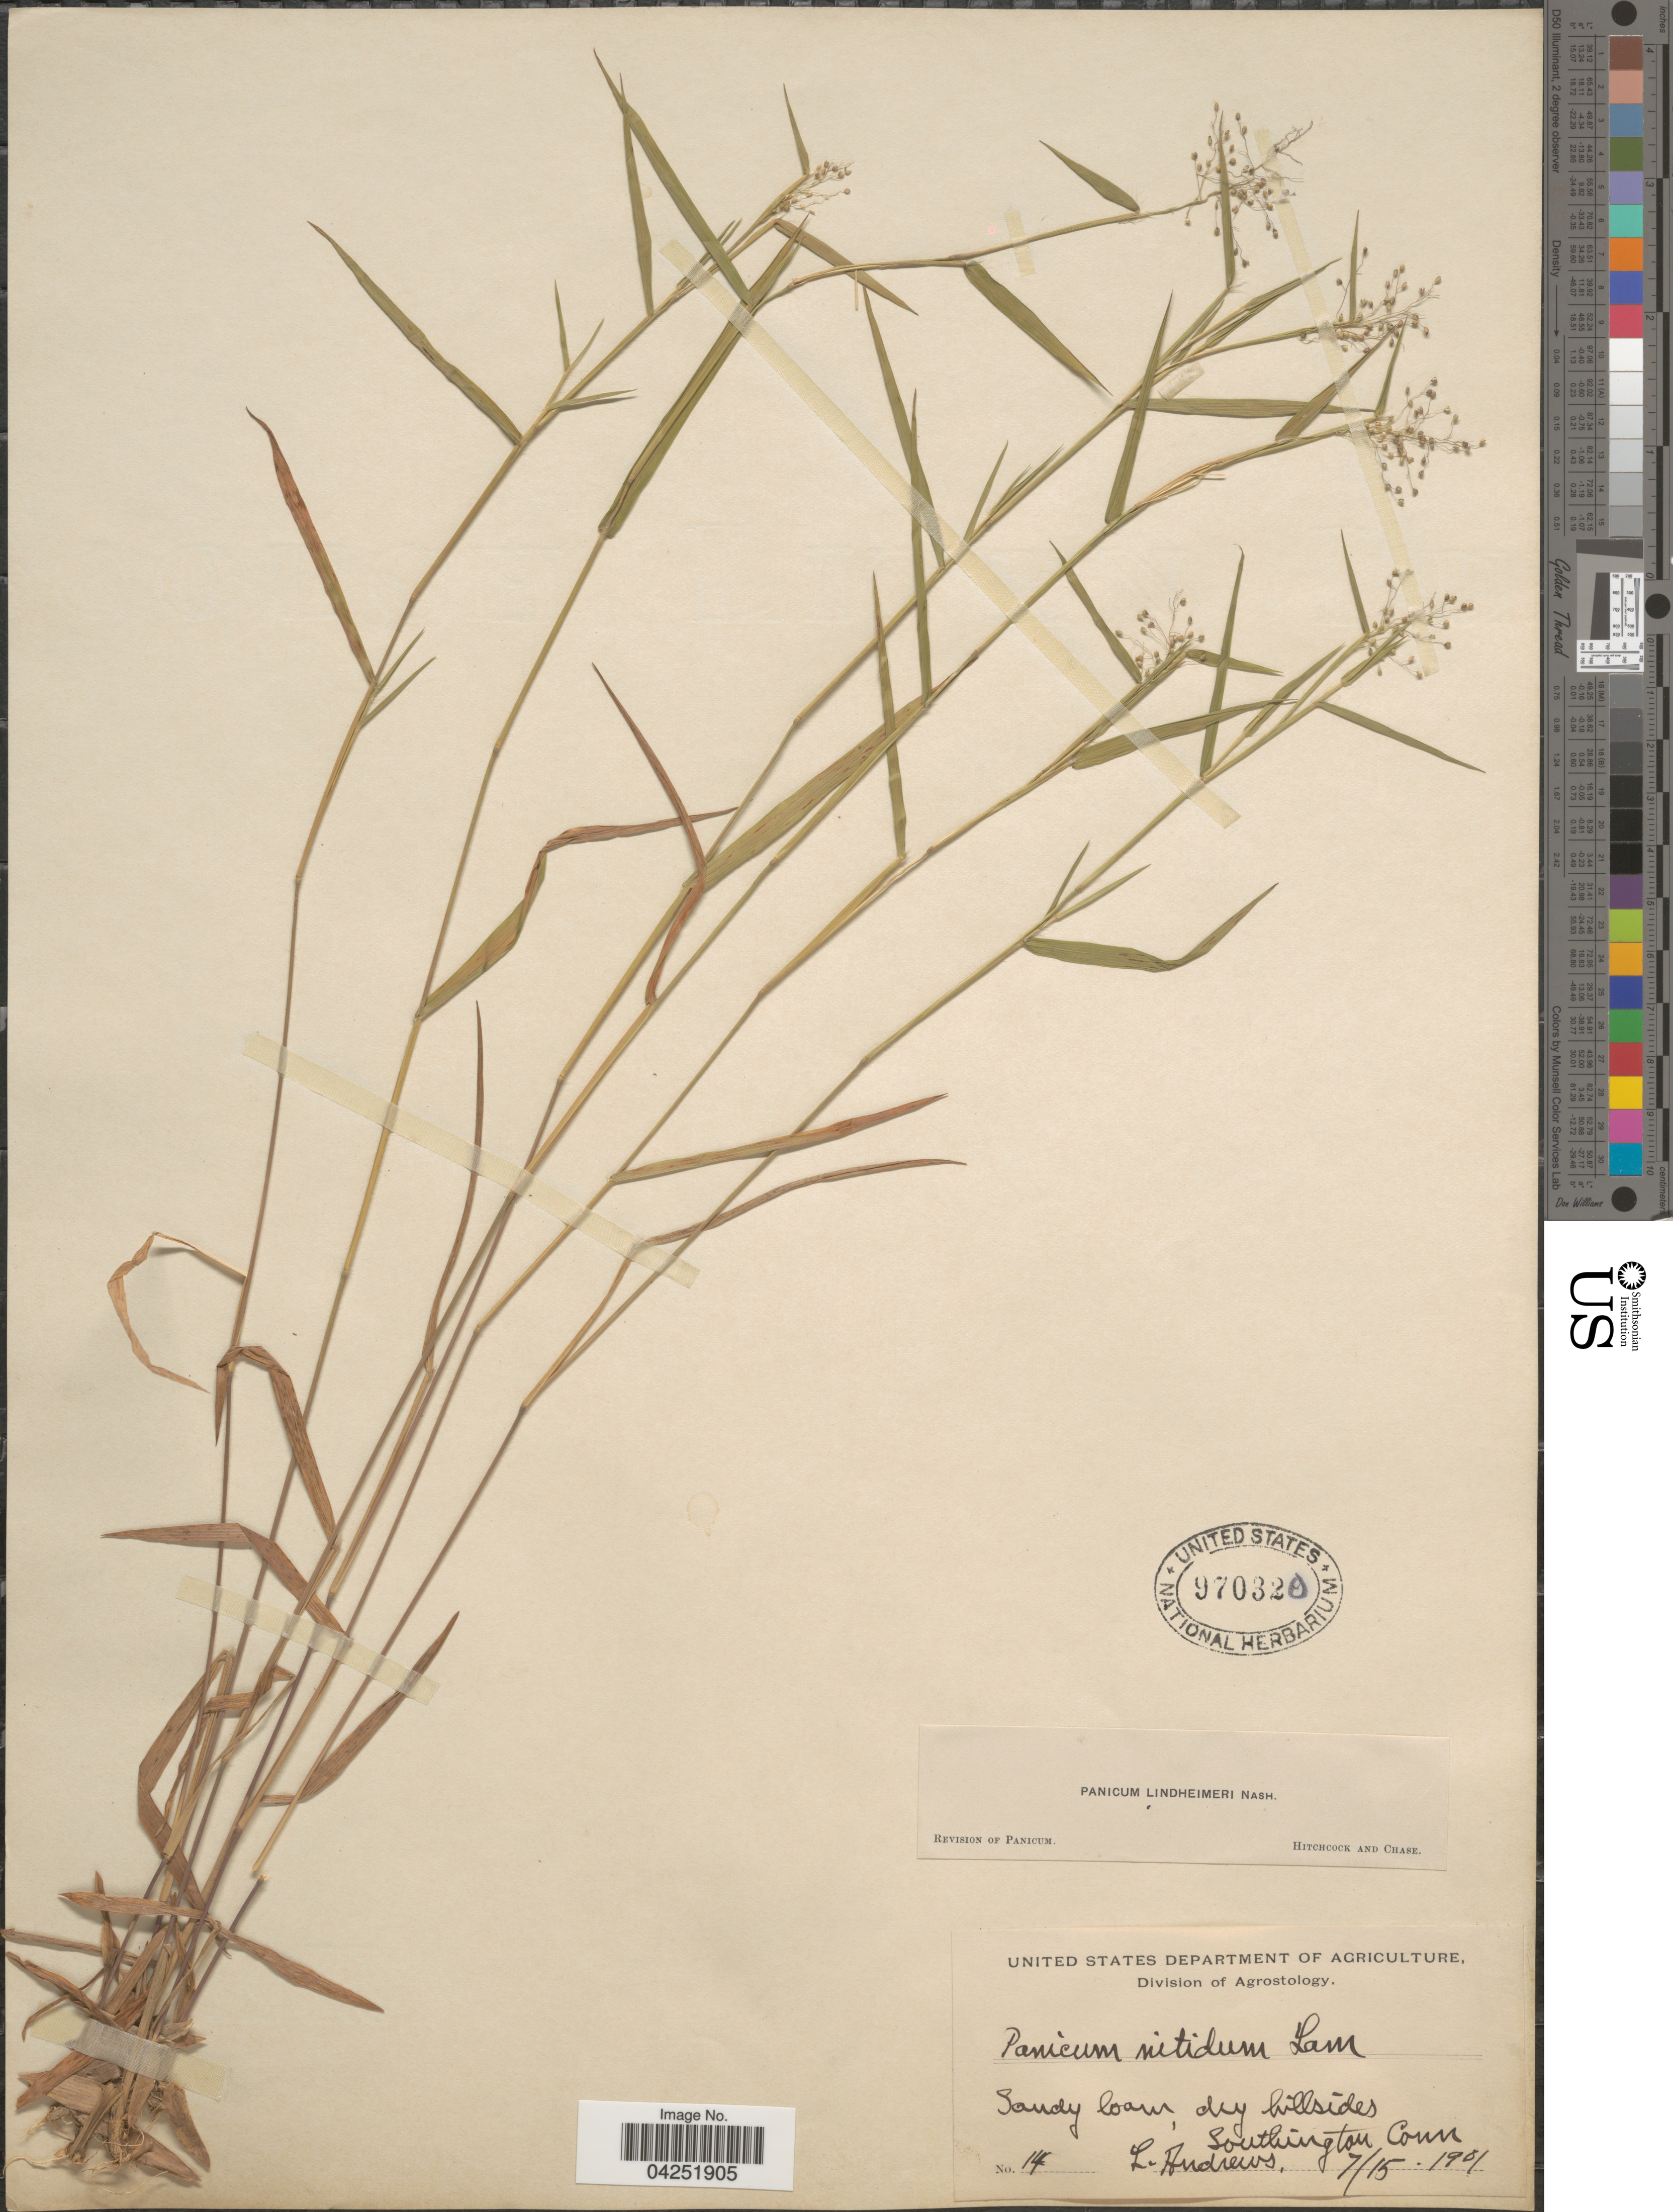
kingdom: Plantae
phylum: Tracheophyta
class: Liliopsida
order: Poales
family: Poaceae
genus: Dichanthelium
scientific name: Dichanthelium acuminatum var. lindheimeri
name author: (Nash) Gould & C.A. Clark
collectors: L. Andrews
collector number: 14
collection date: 1901-07-15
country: United States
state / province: Connecticut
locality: Sandy loam, dry hillsides. Southington.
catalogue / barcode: US 970320